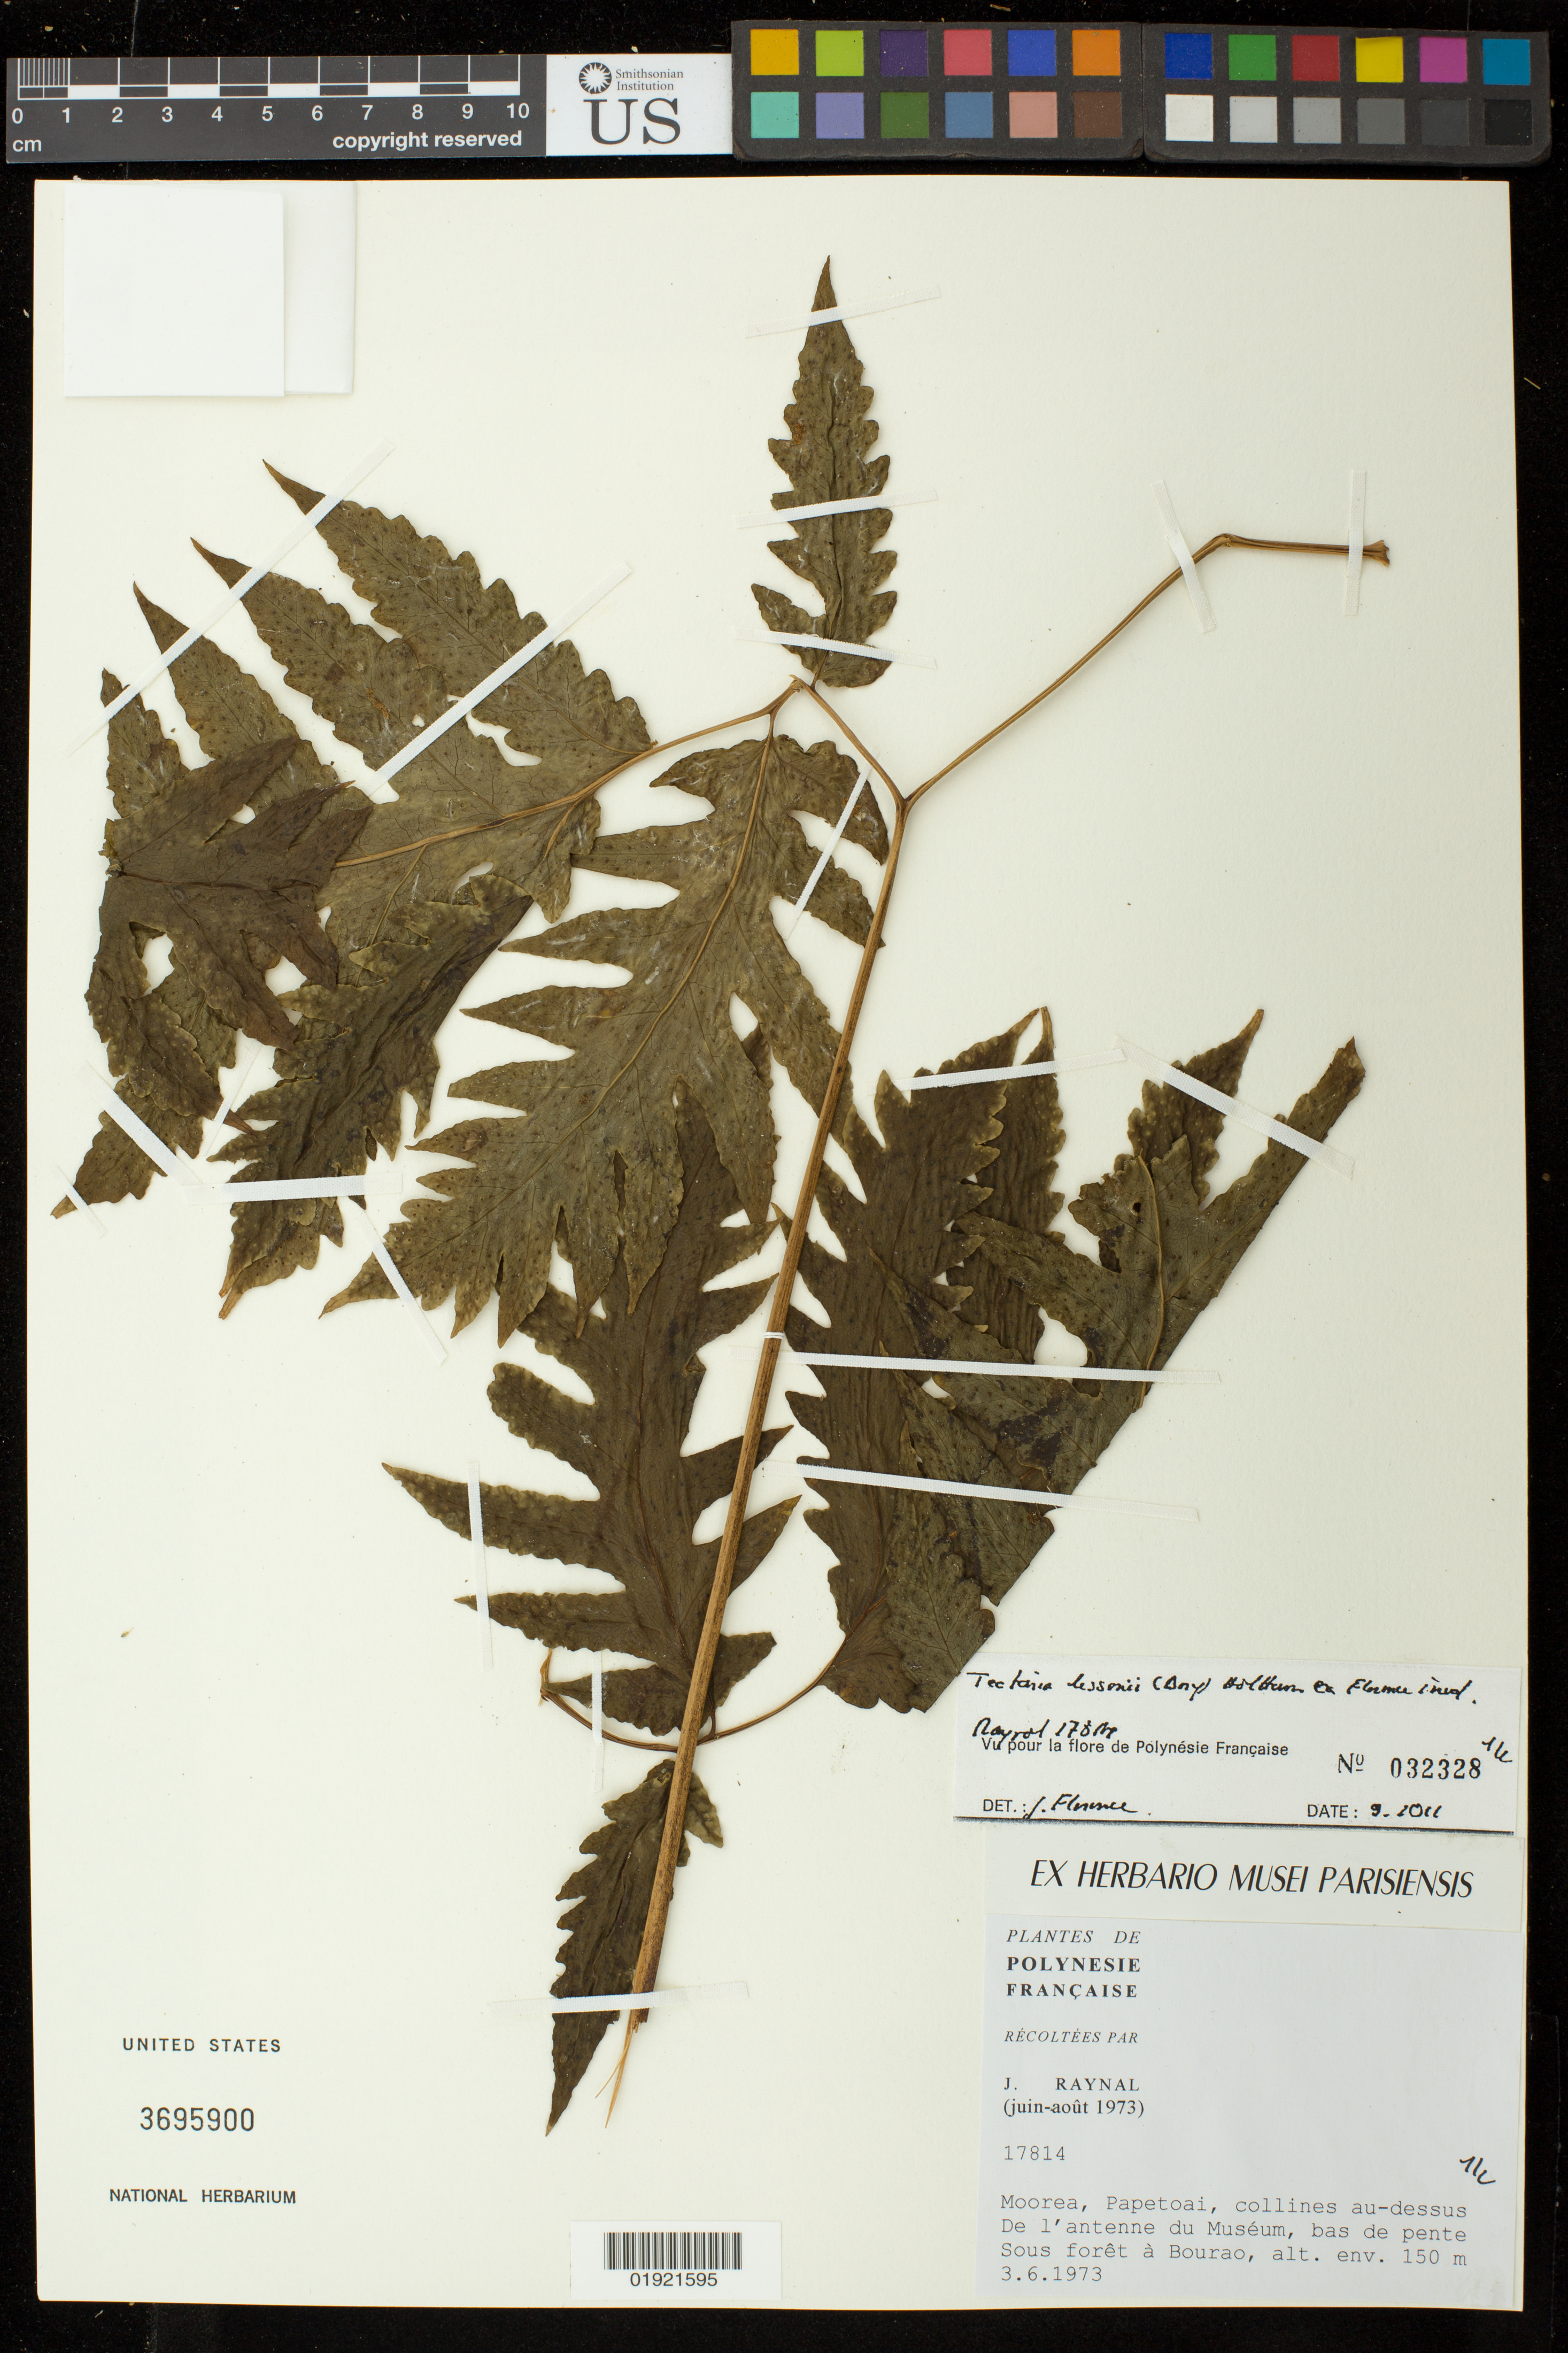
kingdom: Plantae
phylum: Tracheophyta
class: Polypodiopsida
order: Polypodiales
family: Tectariaceae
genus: Tectaria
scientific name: Tectona lessonii, ined. 2018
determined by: Florence, J.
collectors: J. Raynal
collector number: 17814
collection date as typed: juin-aout 1973, 3.6.1973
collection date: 1973-03-06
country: French Polynesia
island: Moorea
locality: Moorea, Papetoai, collines au-dessus De l'antenne du Museum, bas de pente sous foret a Bourao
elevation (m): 150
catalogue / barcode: US 3695900